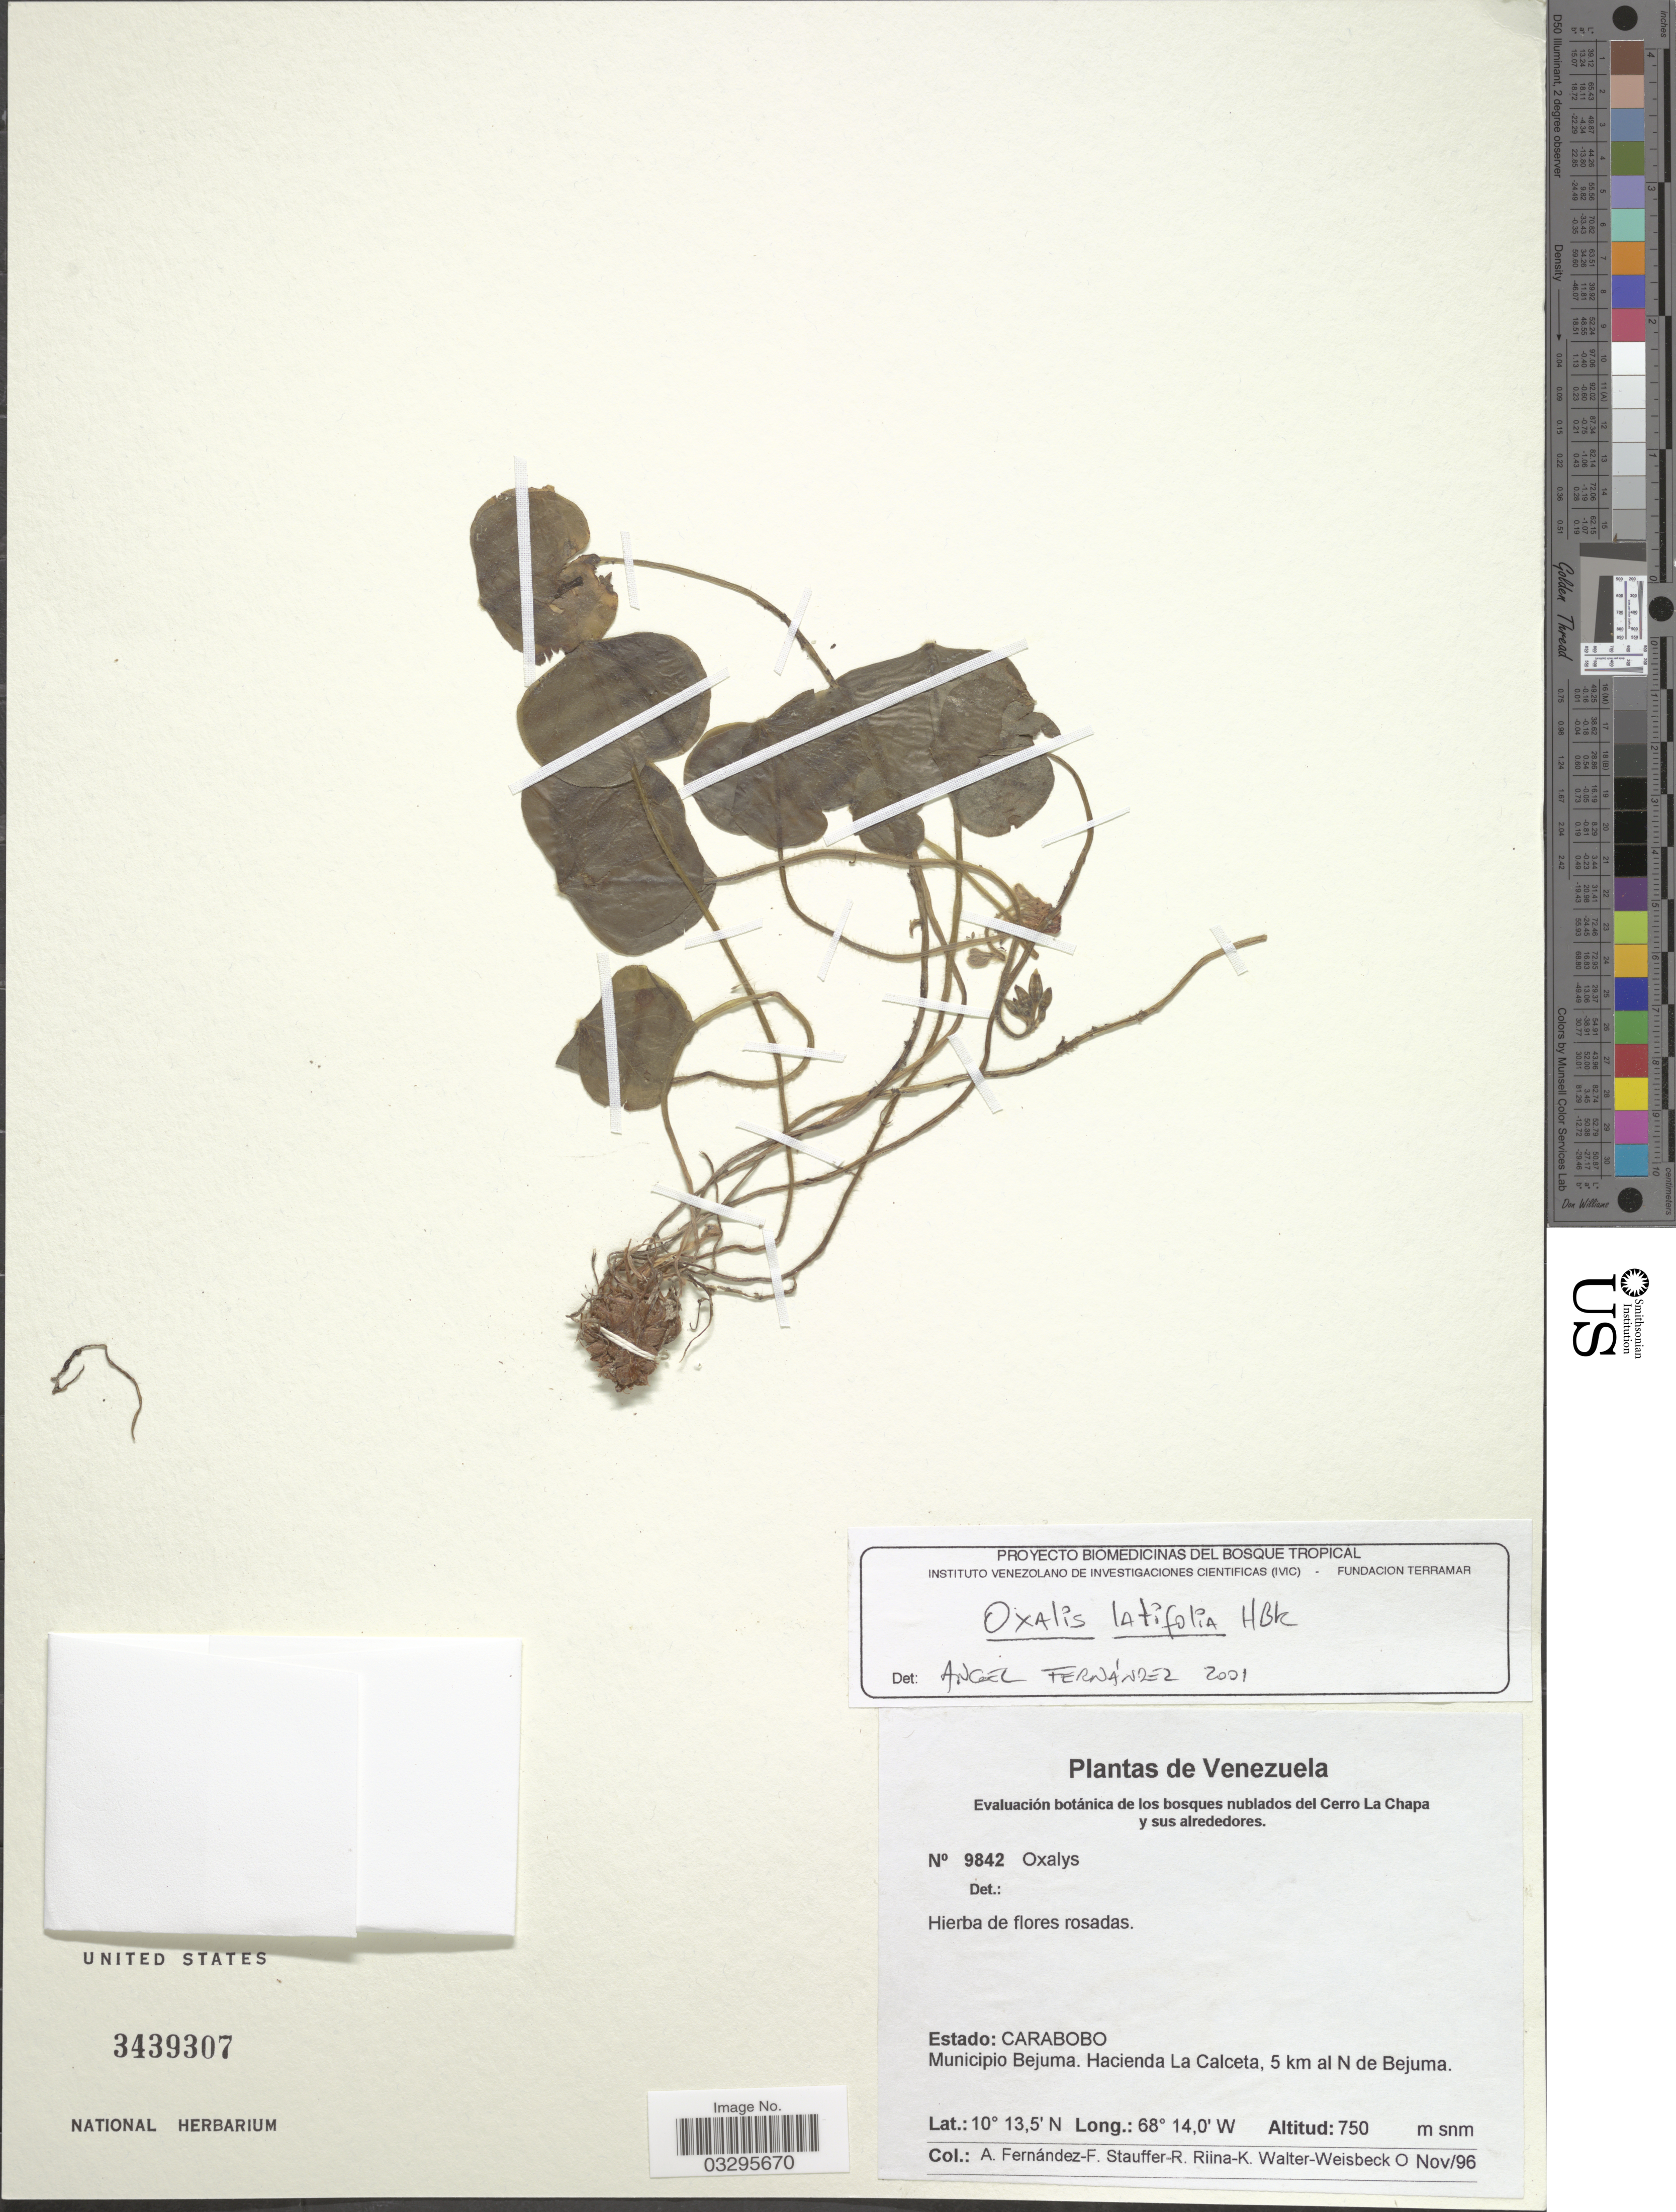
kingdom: Plantae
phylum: Tracheophyta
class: Magnoliopsida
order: Oxalidales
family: Oxalidaceae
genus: Oxalis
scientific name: Oxalis latifolia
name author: Kunth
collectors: A. Fernández, F. W. Stauffer, R. Riina, K. Walter-Weissbeck & O. Kunert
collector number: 9842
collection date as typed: Transcribed d/m/y: /11/96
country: Venezuela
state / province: Carabobo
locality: Municipio Bejuma. Hacienda La Calceta, 5 km al N de Bejuma.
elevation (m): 750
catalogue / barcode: US 3439307